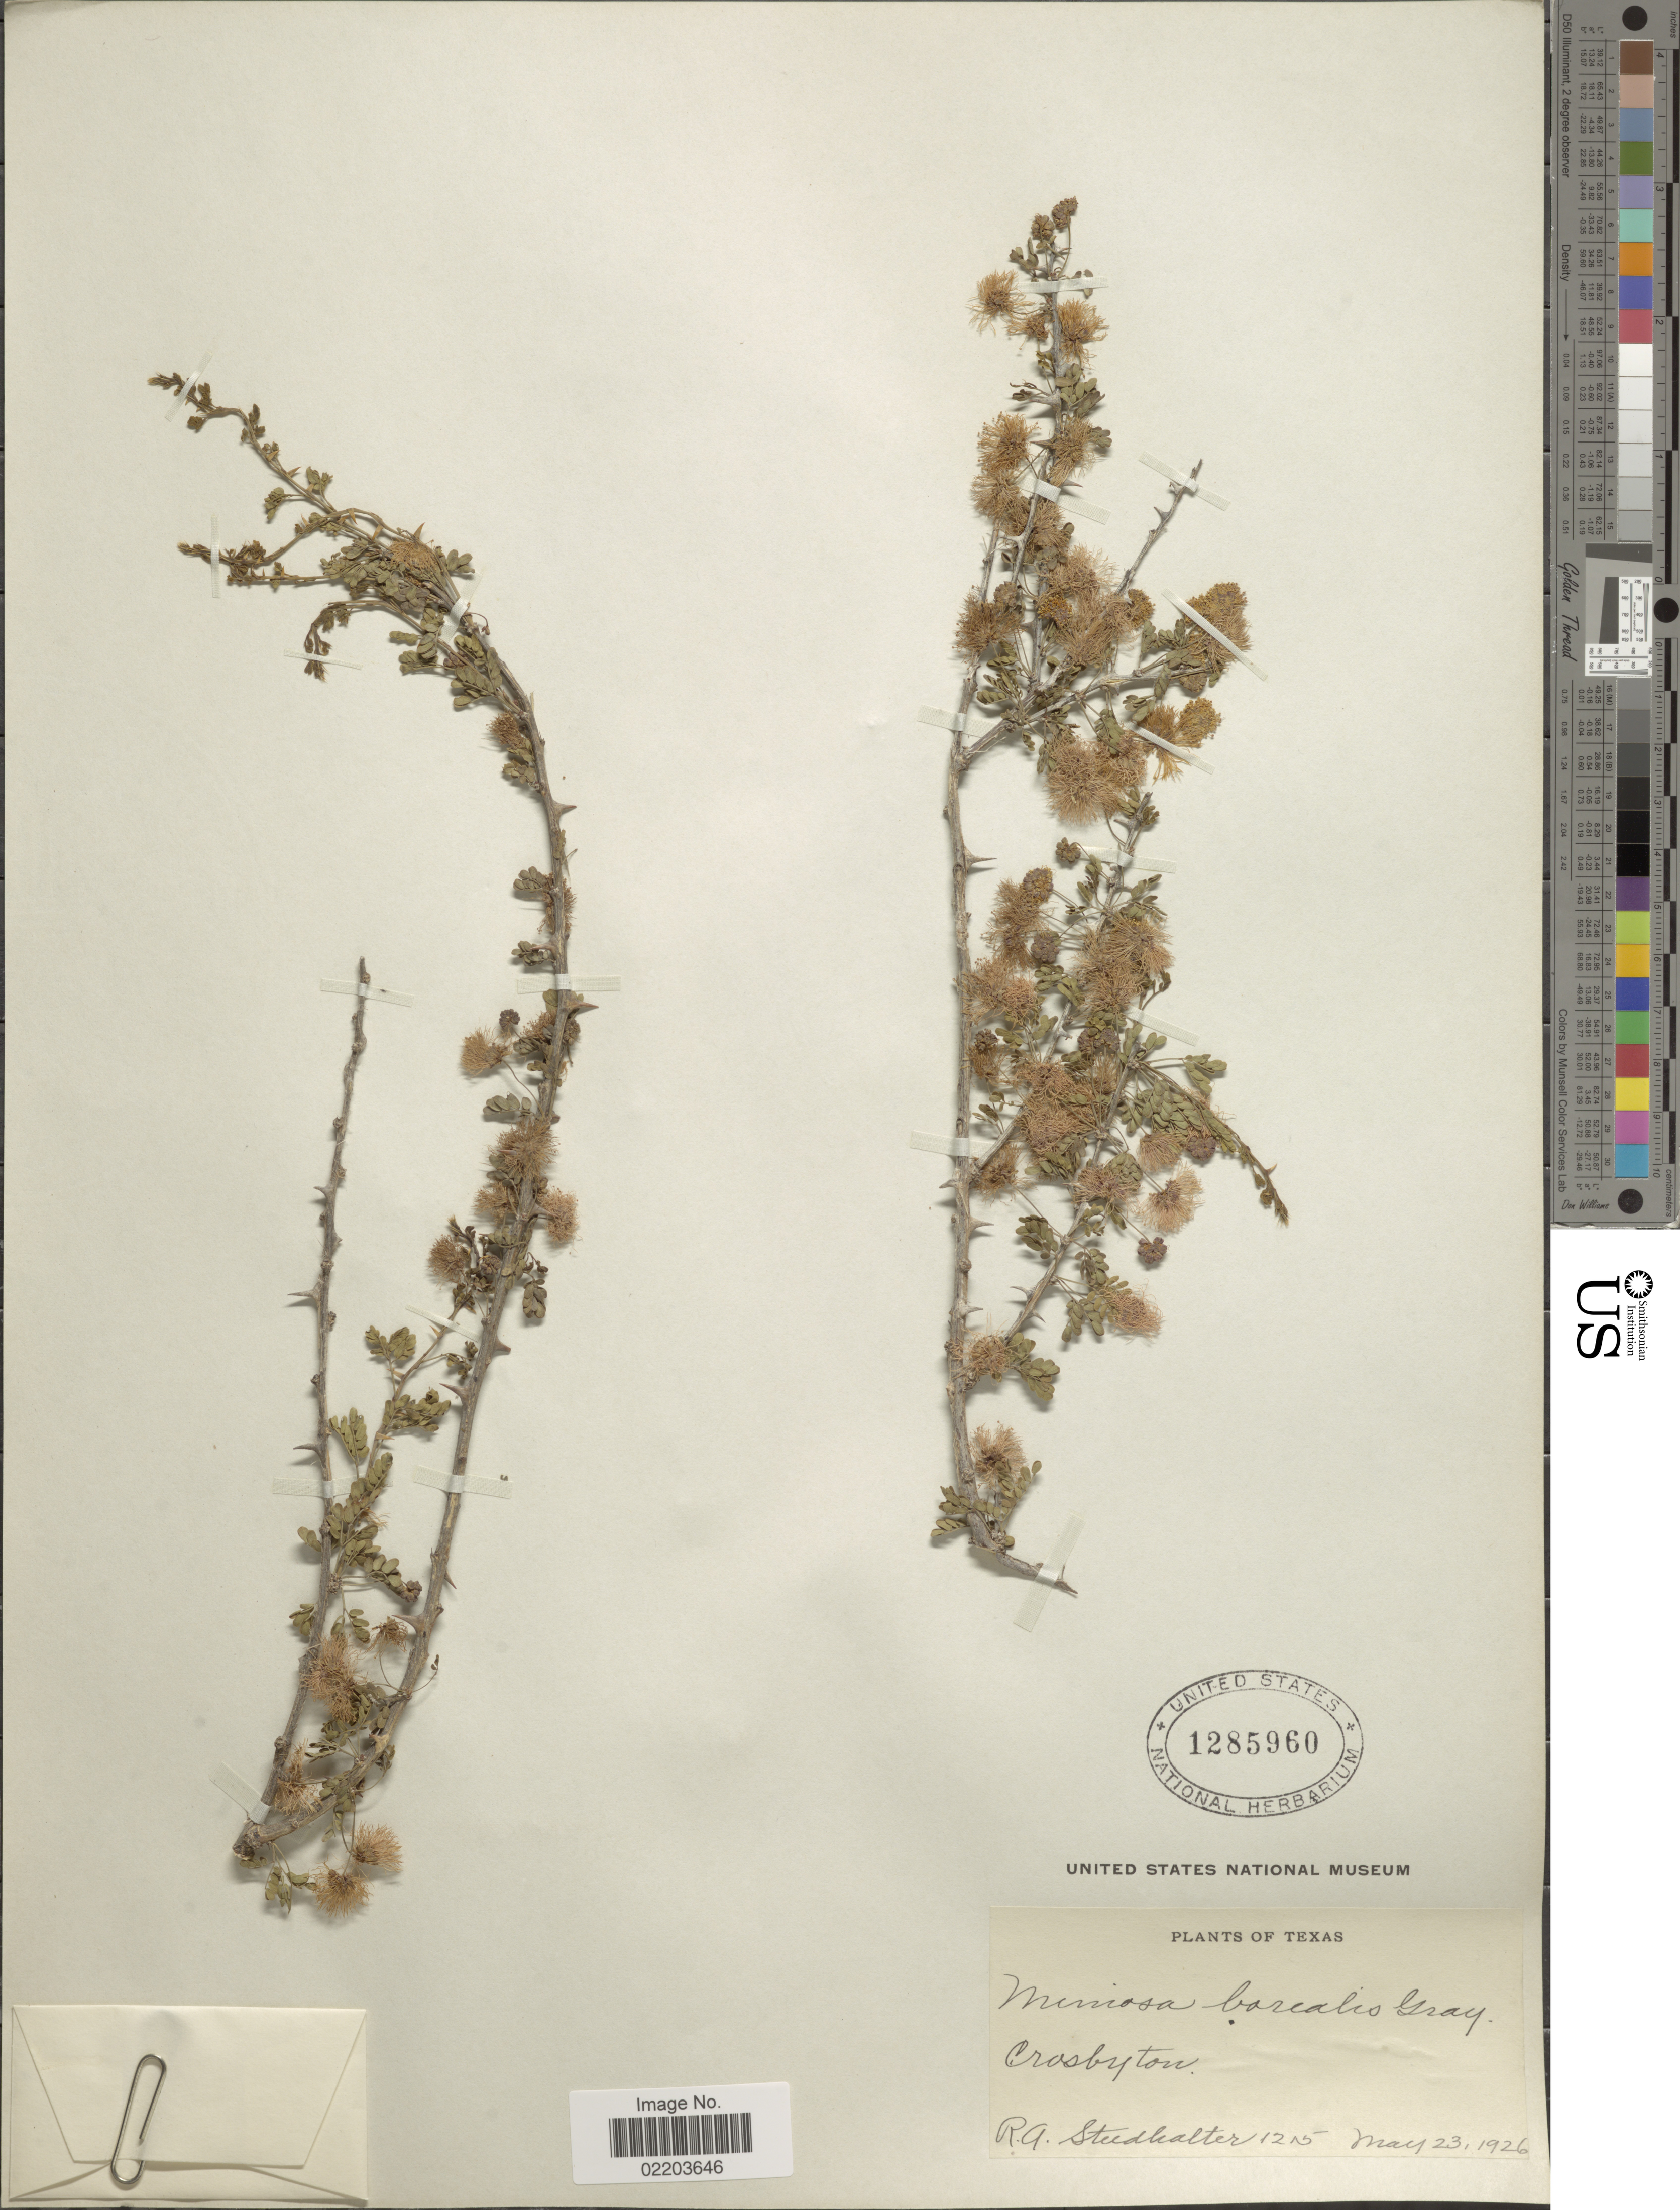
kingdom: Plantae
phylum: Tracheophyta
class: Magnoliopsida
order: Fabales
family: Fabaceae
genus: Mimosa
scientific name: Mimosa borealis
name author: A. Gray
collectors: R. Studhalter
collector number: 1215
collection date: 1926-05-23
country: United States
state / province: Texas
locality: Crosbyton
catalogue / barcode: US 1285960